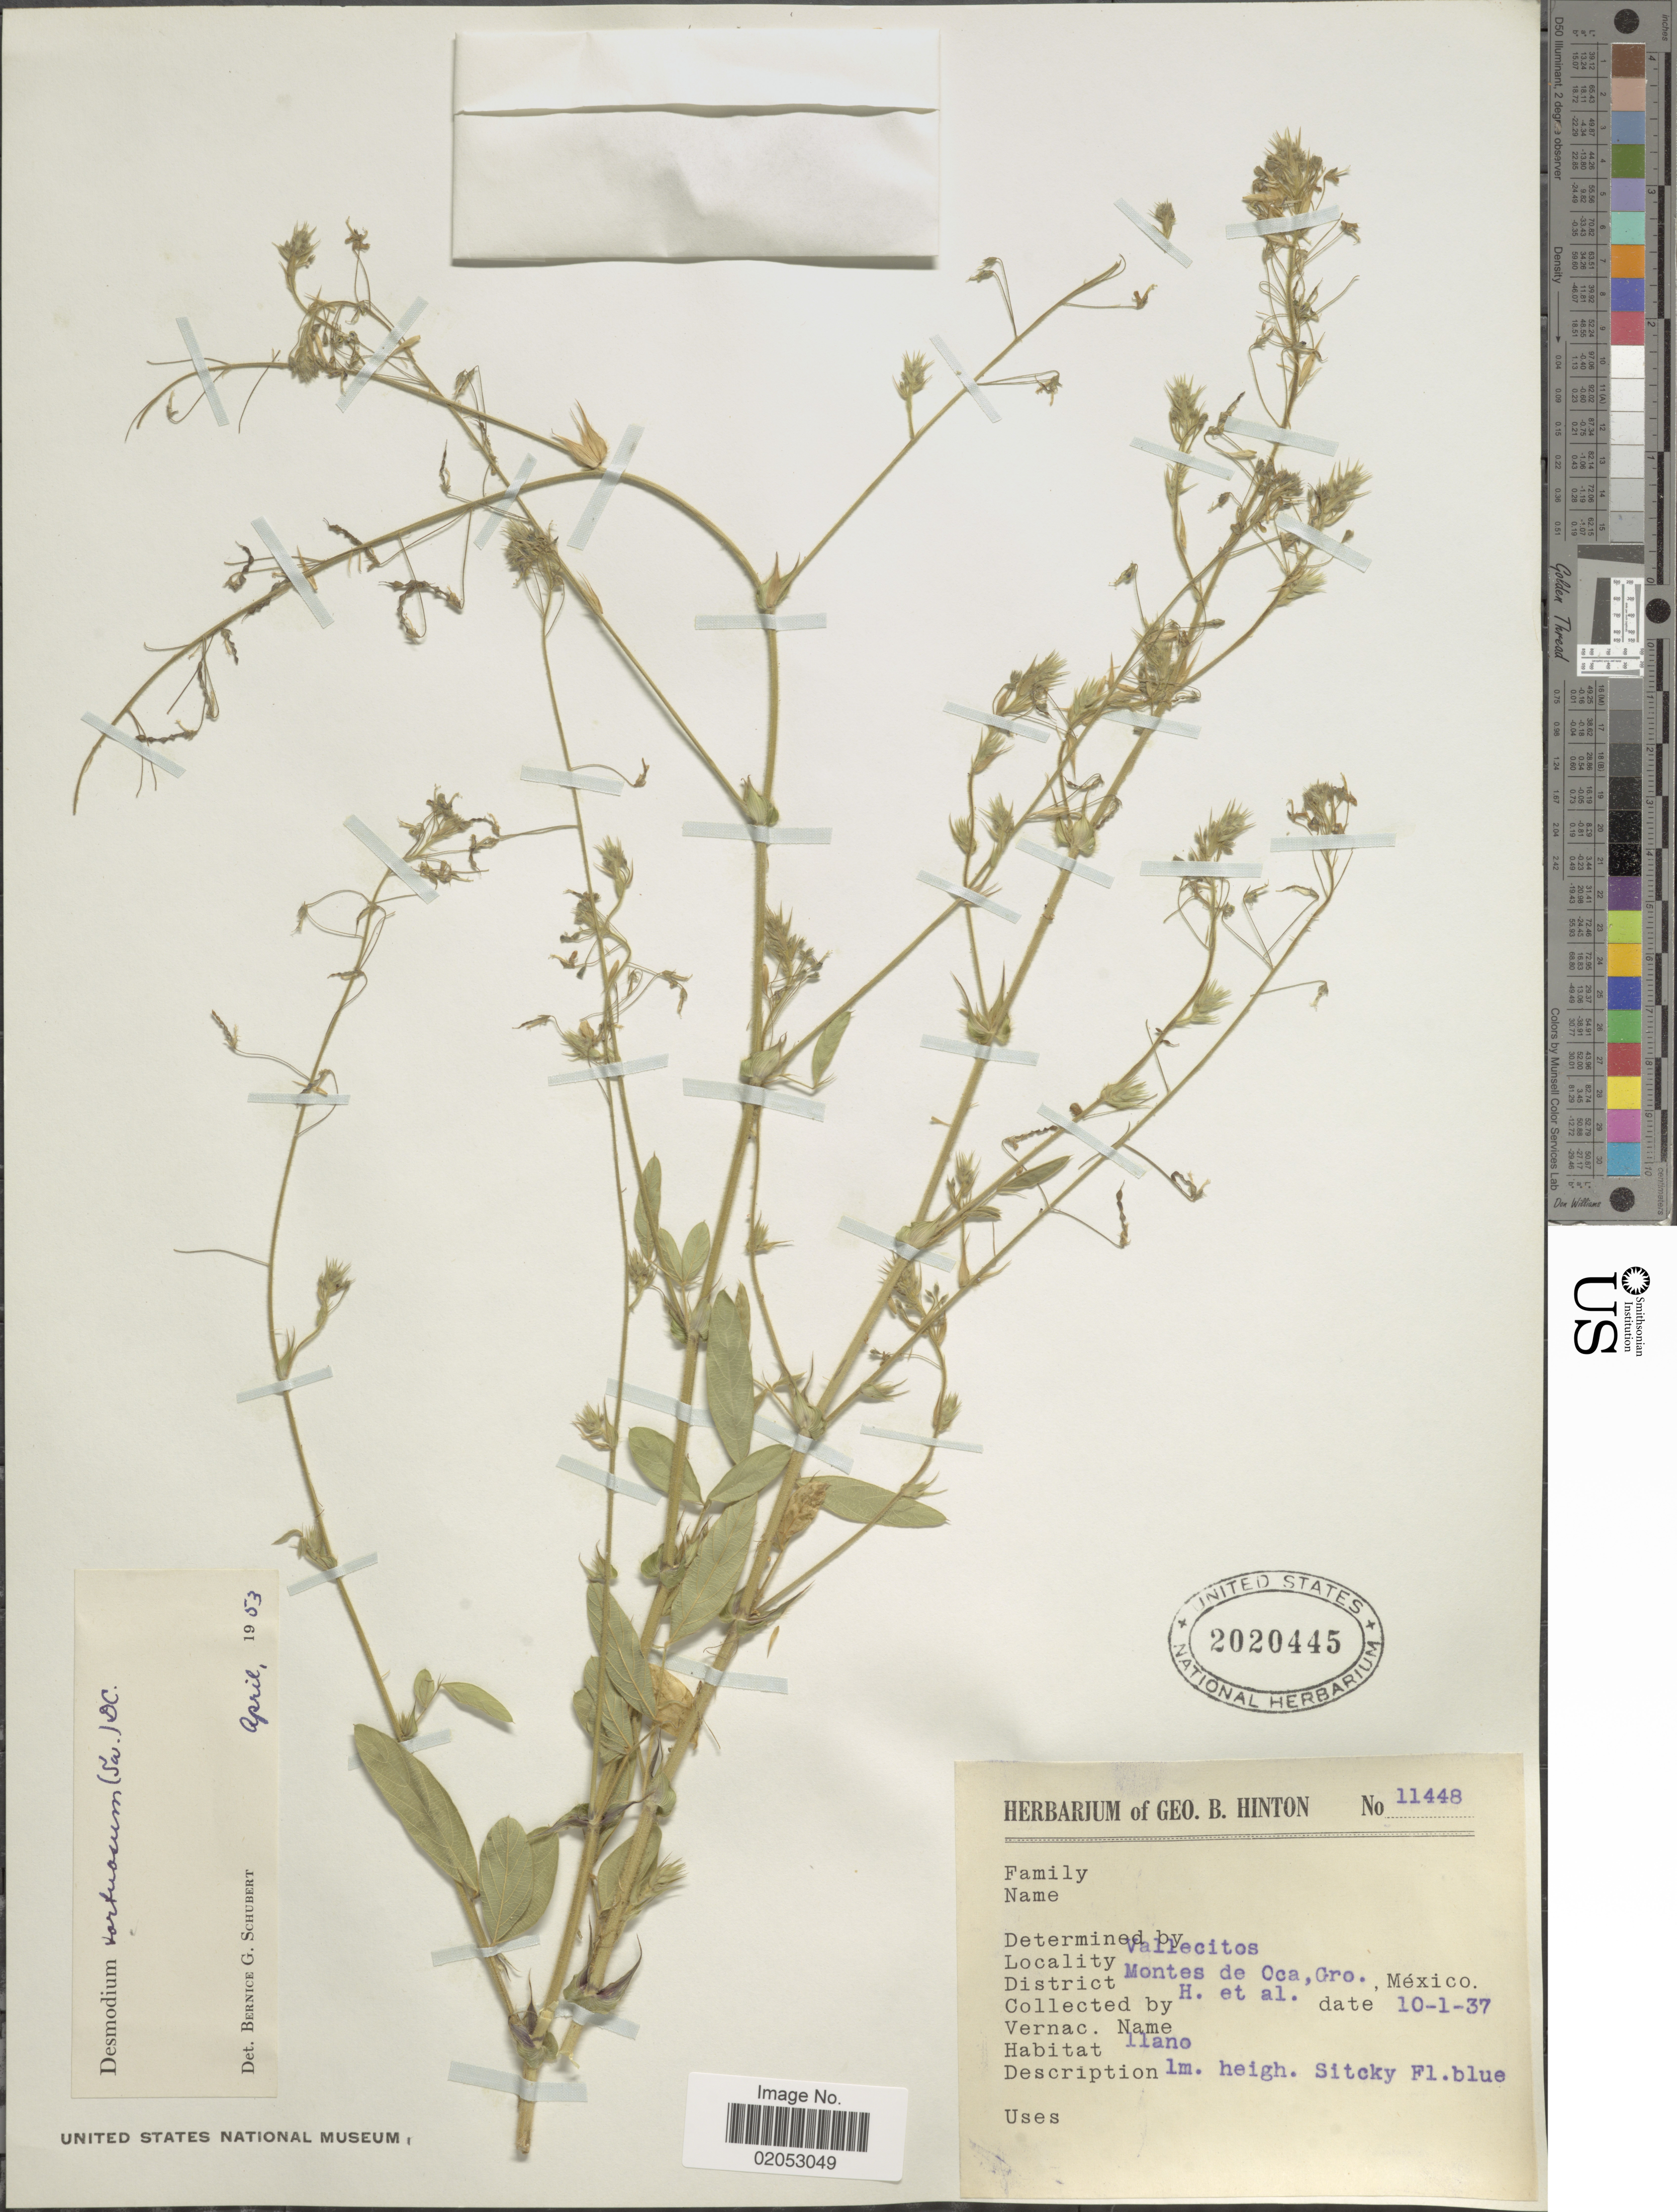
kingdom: Plantae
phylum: Tracheophyta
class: Magnoliopsida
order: Fabales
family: Fabaceae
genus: Desmodium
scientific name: Desmodium tortuosum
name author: (Sw.) DC.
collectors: G. B. Hinton & et al.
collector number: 11448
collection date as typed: Transcribed d/m/y: 1/10/37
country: Mexico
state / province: Guerrero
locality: Vallecitos. District Montes de Oca, Gro., México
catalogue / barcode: US 2020445